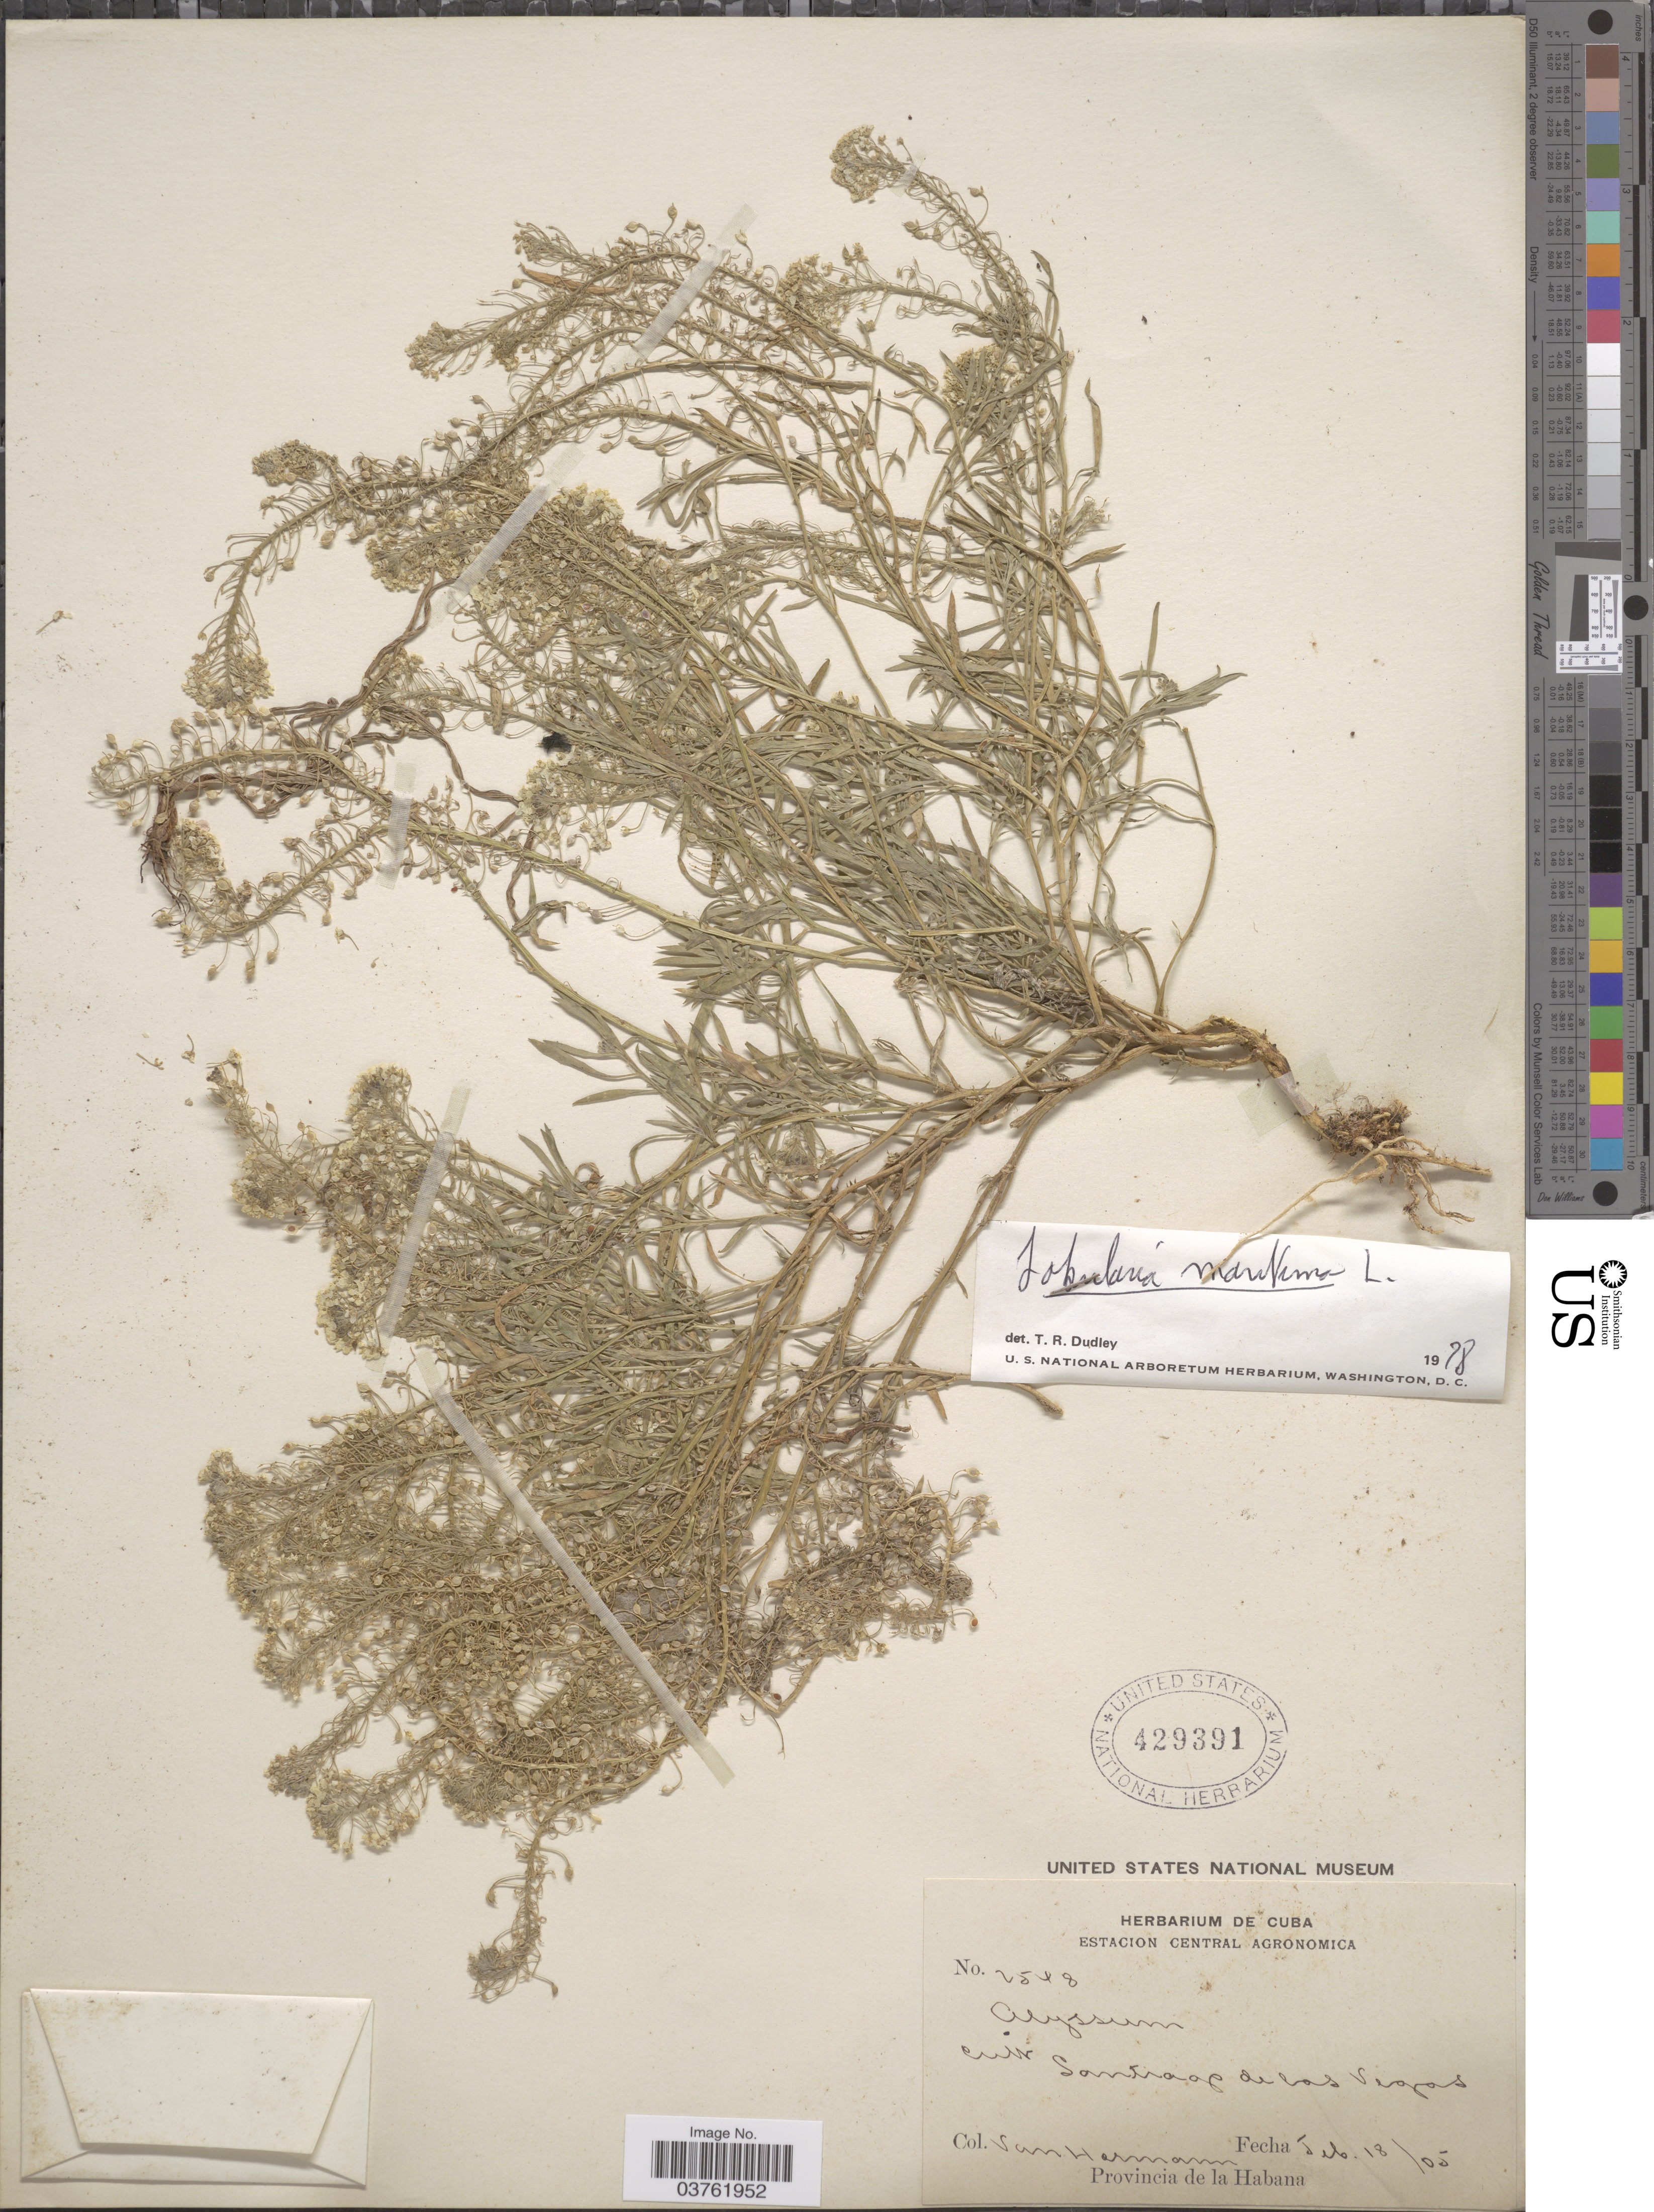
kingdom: Plantae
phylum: Tracheophyta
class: Magnoliopsida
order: Brassicales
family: Brassicaceae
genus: Alyssum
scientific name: Alyssum maritimum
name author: (L.) Lam.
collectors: S. Hermann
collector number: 2548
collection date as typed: Transcribed d/m/y: 18/2/5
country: Cuba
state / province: La Habana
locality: Santiago de las Vegas.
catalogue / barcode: US 429391